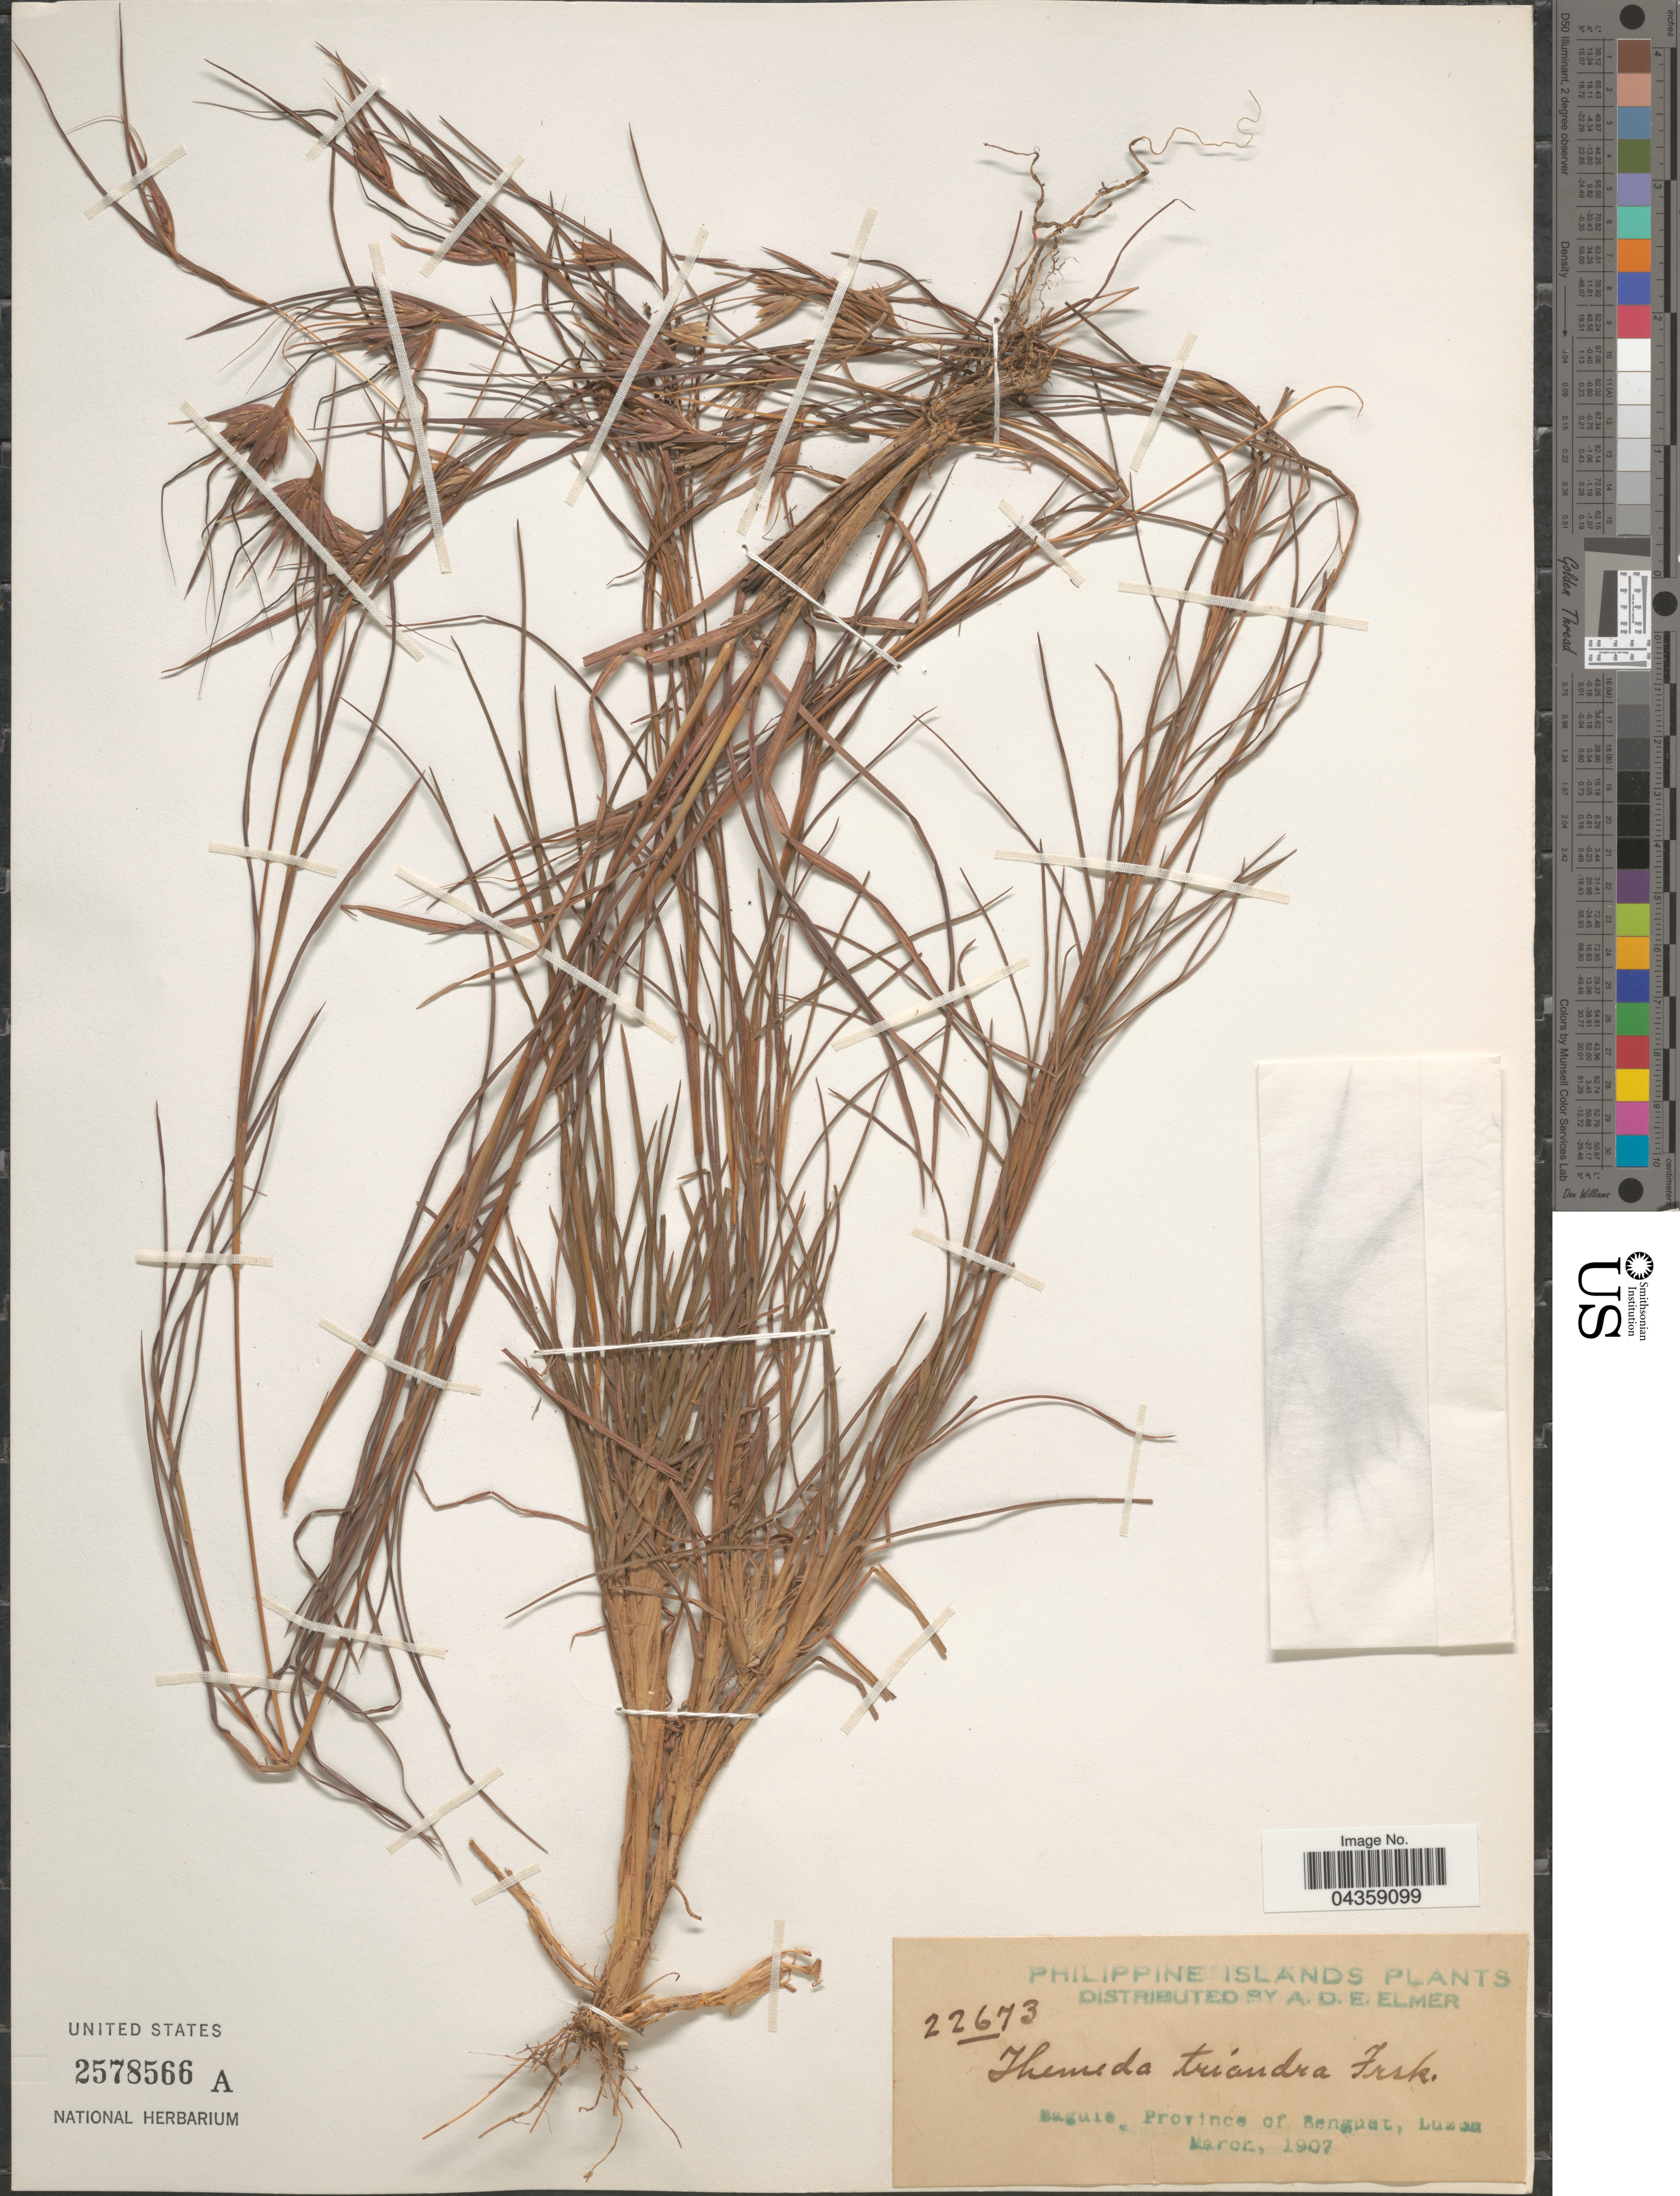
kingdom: Plantae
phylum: Tracheophyta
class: Liliopsida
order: Poales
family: Poaceae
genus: Themeda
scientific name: Themeda triandra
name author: Forssk.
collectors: A. D. E. Elmer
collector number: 22673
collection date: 1907-03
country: Philippines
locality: Philippine Islands. Baguio, Province of Benguet, Luzon.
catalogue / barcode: US 2578566A